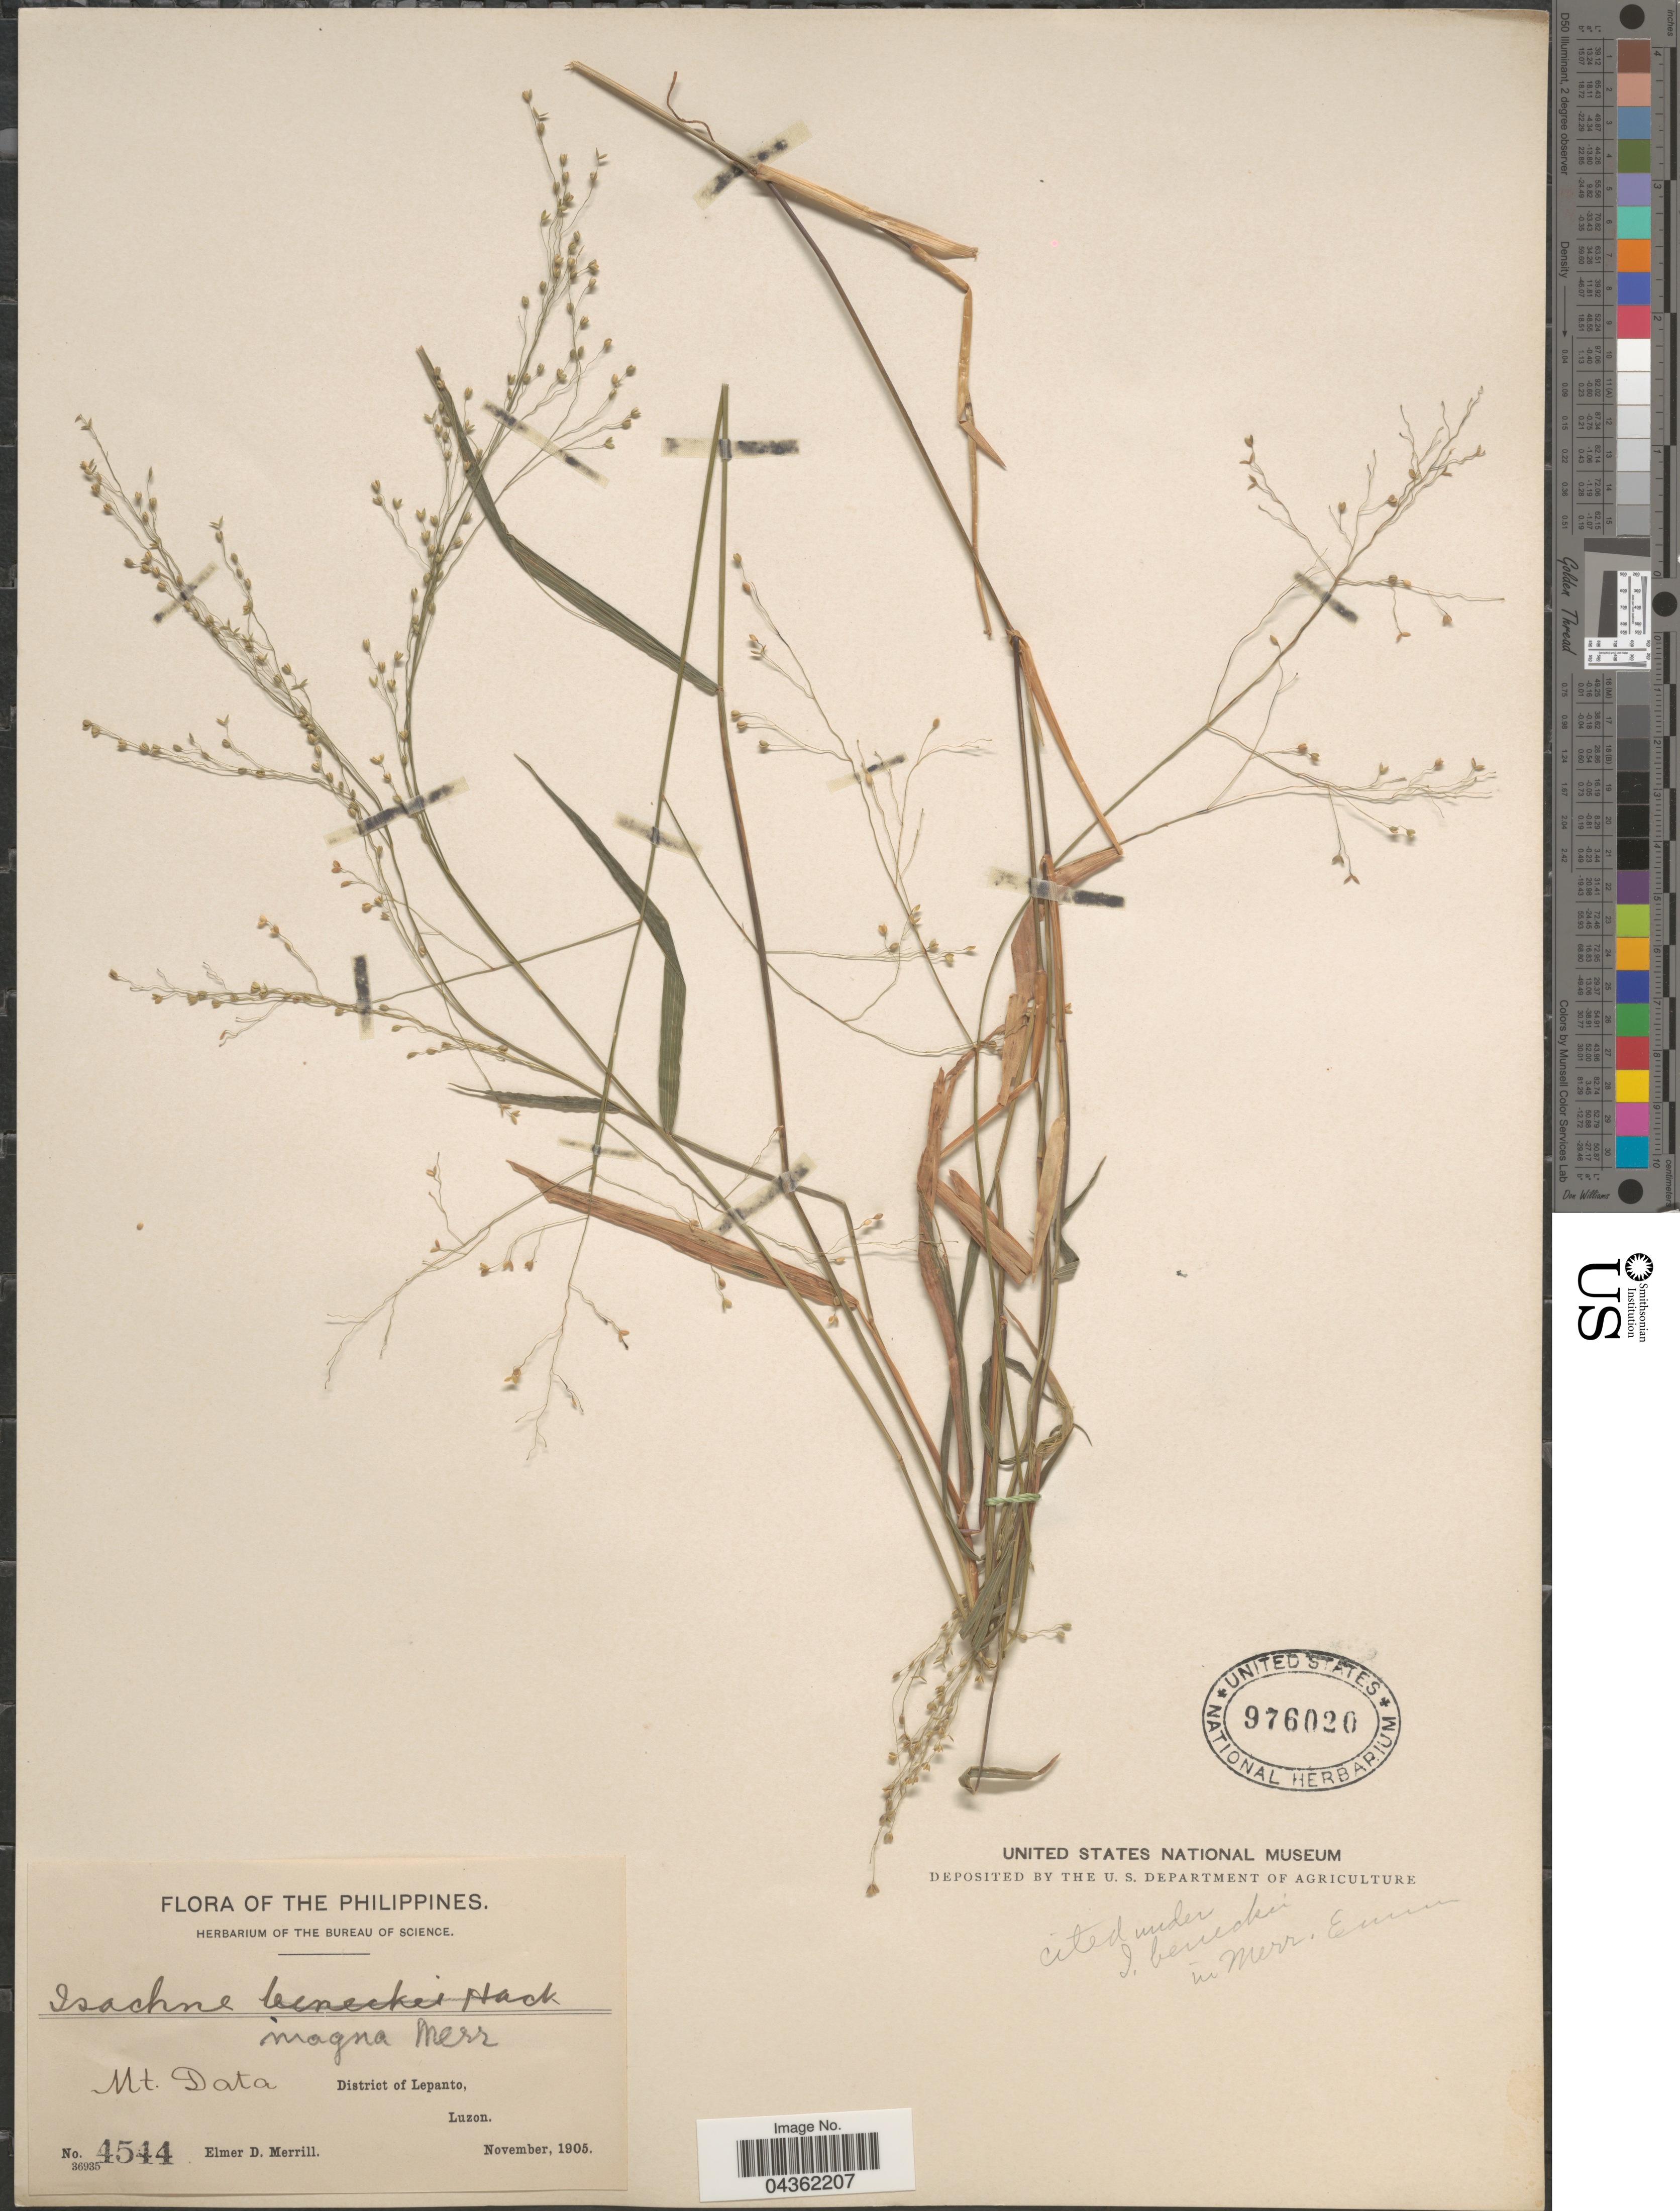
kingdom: Plantae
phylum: Tracheophyta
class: Liliopsida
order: Poales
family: Poaceae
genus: Isachne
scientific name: Isachne clarkei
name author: Hook. f.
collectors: E. D. Merrill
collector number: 4544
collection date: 1905-11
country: Philippines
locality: Mt. Data. District of Lepanto, Luzon.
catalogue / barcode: US 976020